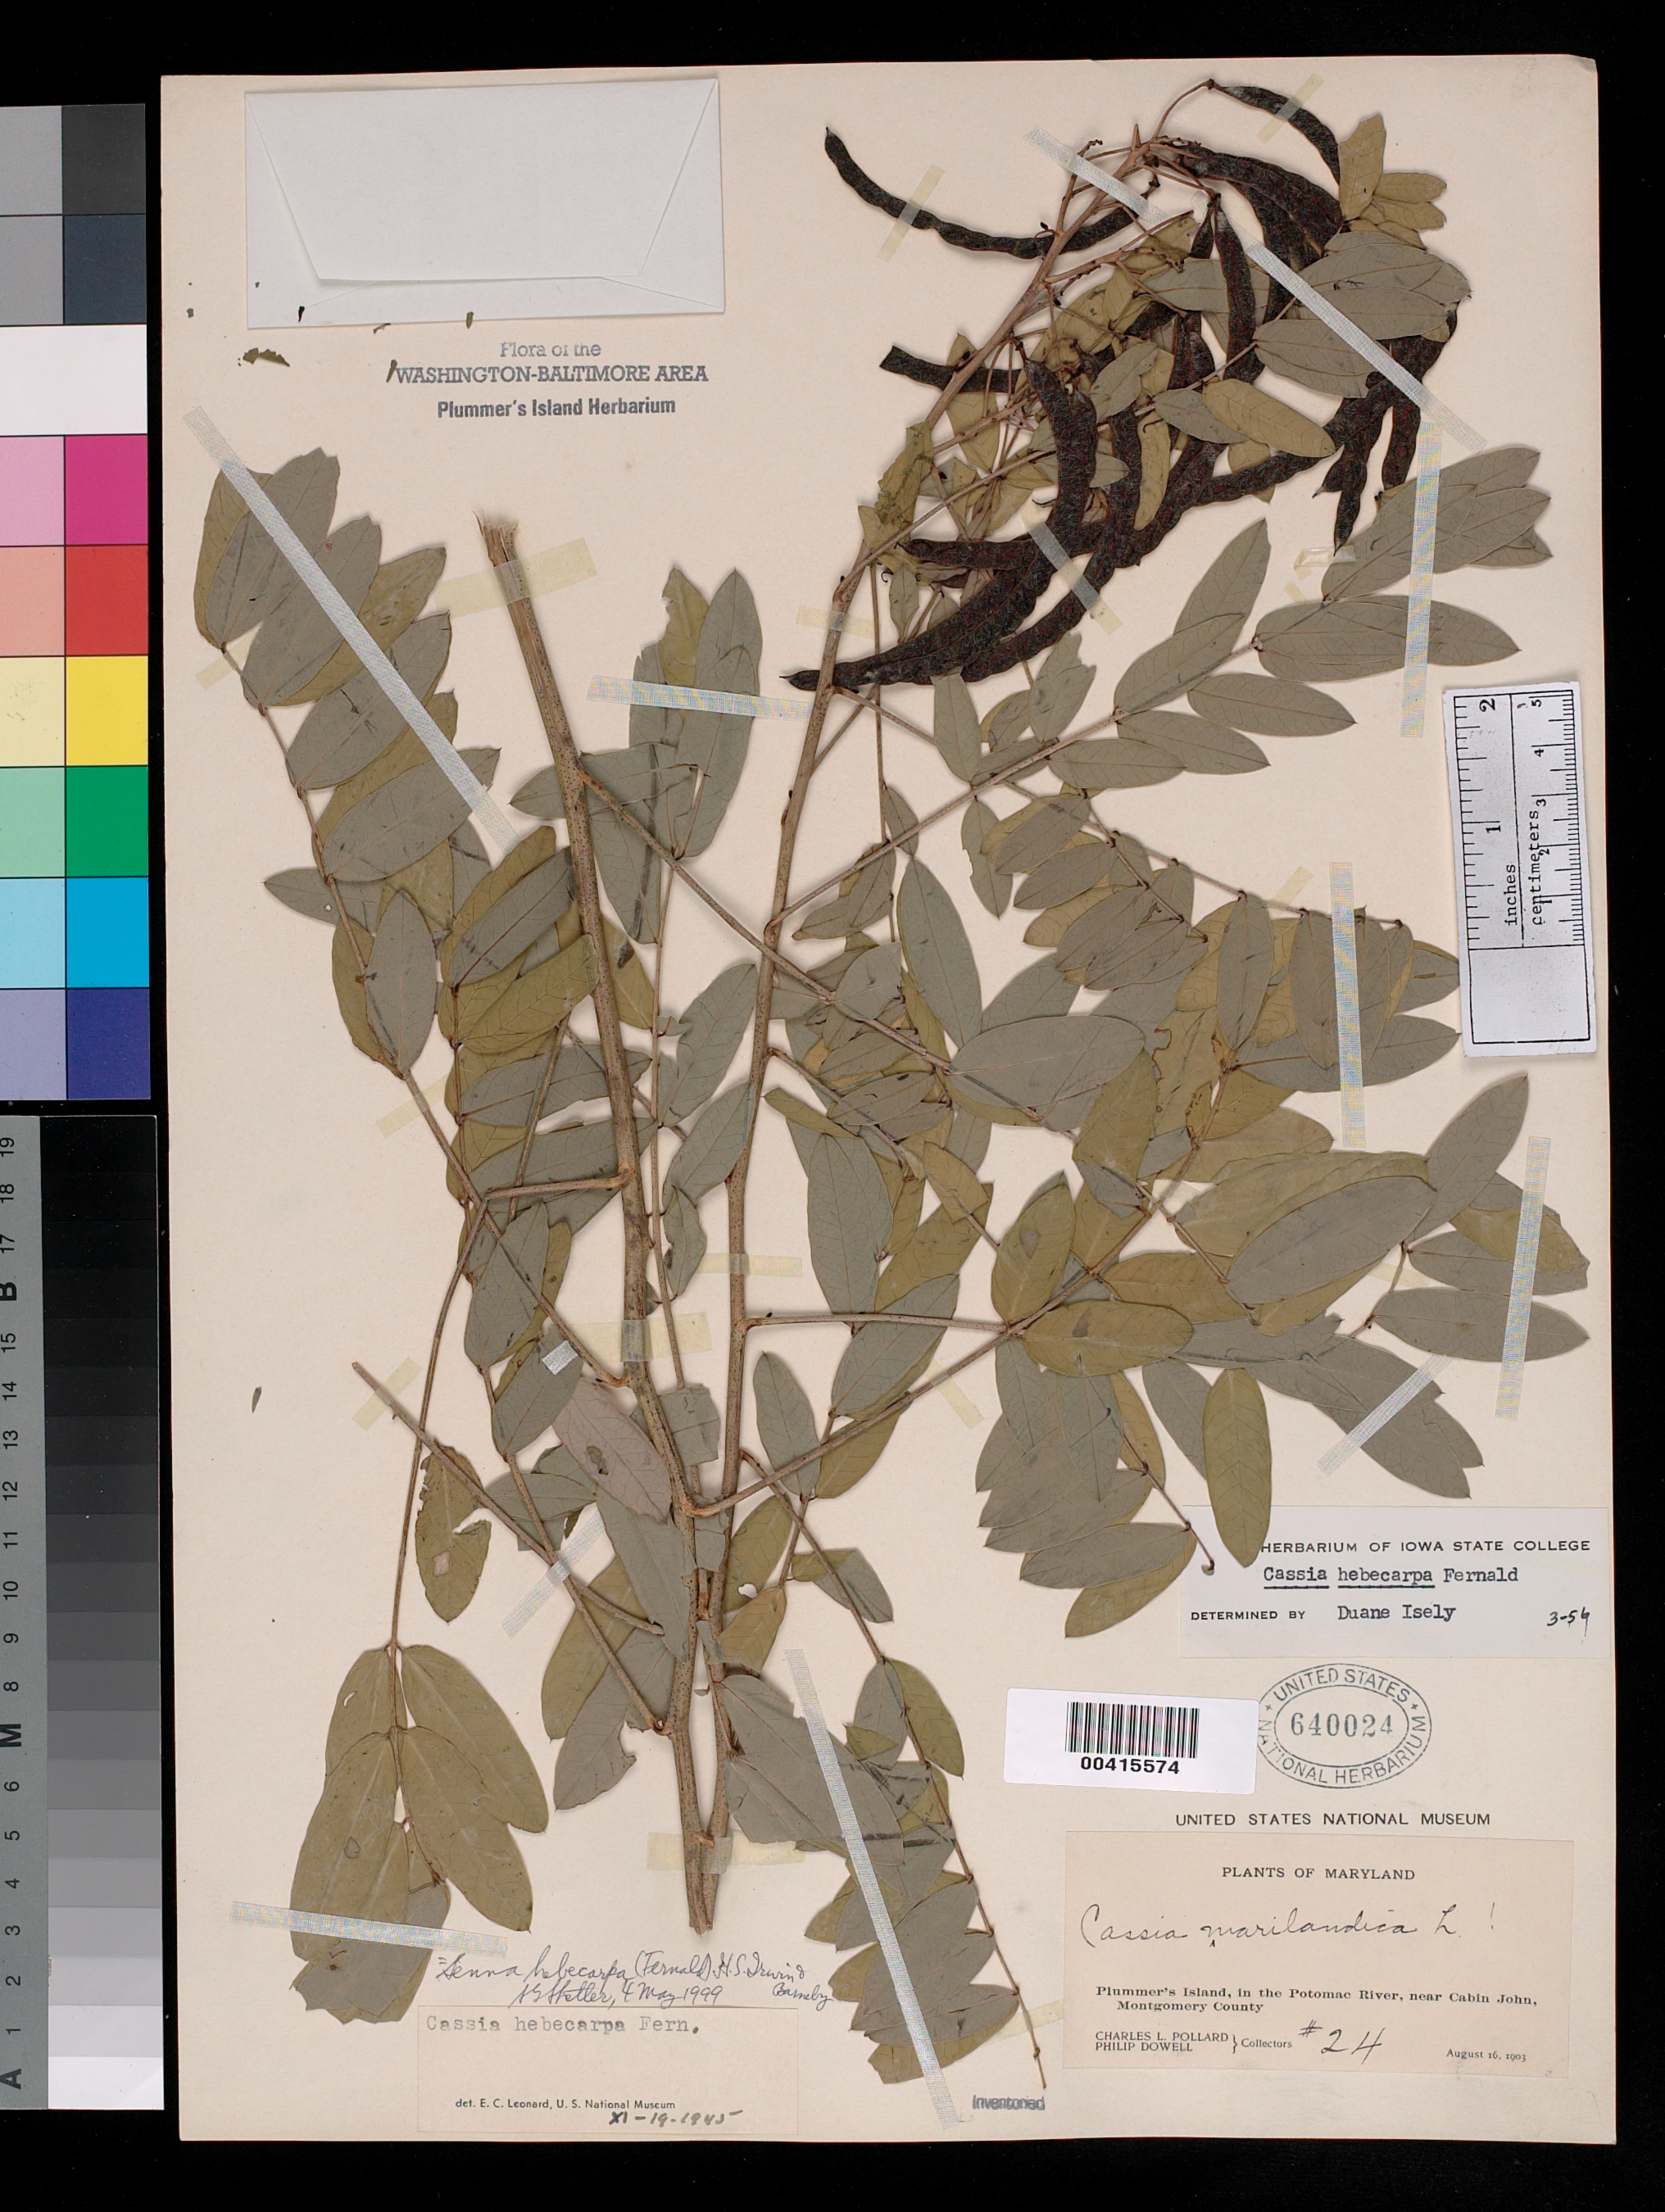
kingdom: Plantae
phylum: Tracheophyta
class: Magnoliopsida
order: Fabales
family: Fabaceae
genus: Senna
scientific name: Senna hebecarpa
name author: (Fernald) H.S. Irwin & Barneby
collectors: C. L. Pollard & P. Dowell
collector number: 24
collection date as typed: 16 Aug 1903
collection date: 1903-08-16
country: United States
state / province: Maryland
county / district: Montgomery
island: Plummers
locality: Plummer's Island Plummers Island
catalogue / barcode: US 640024